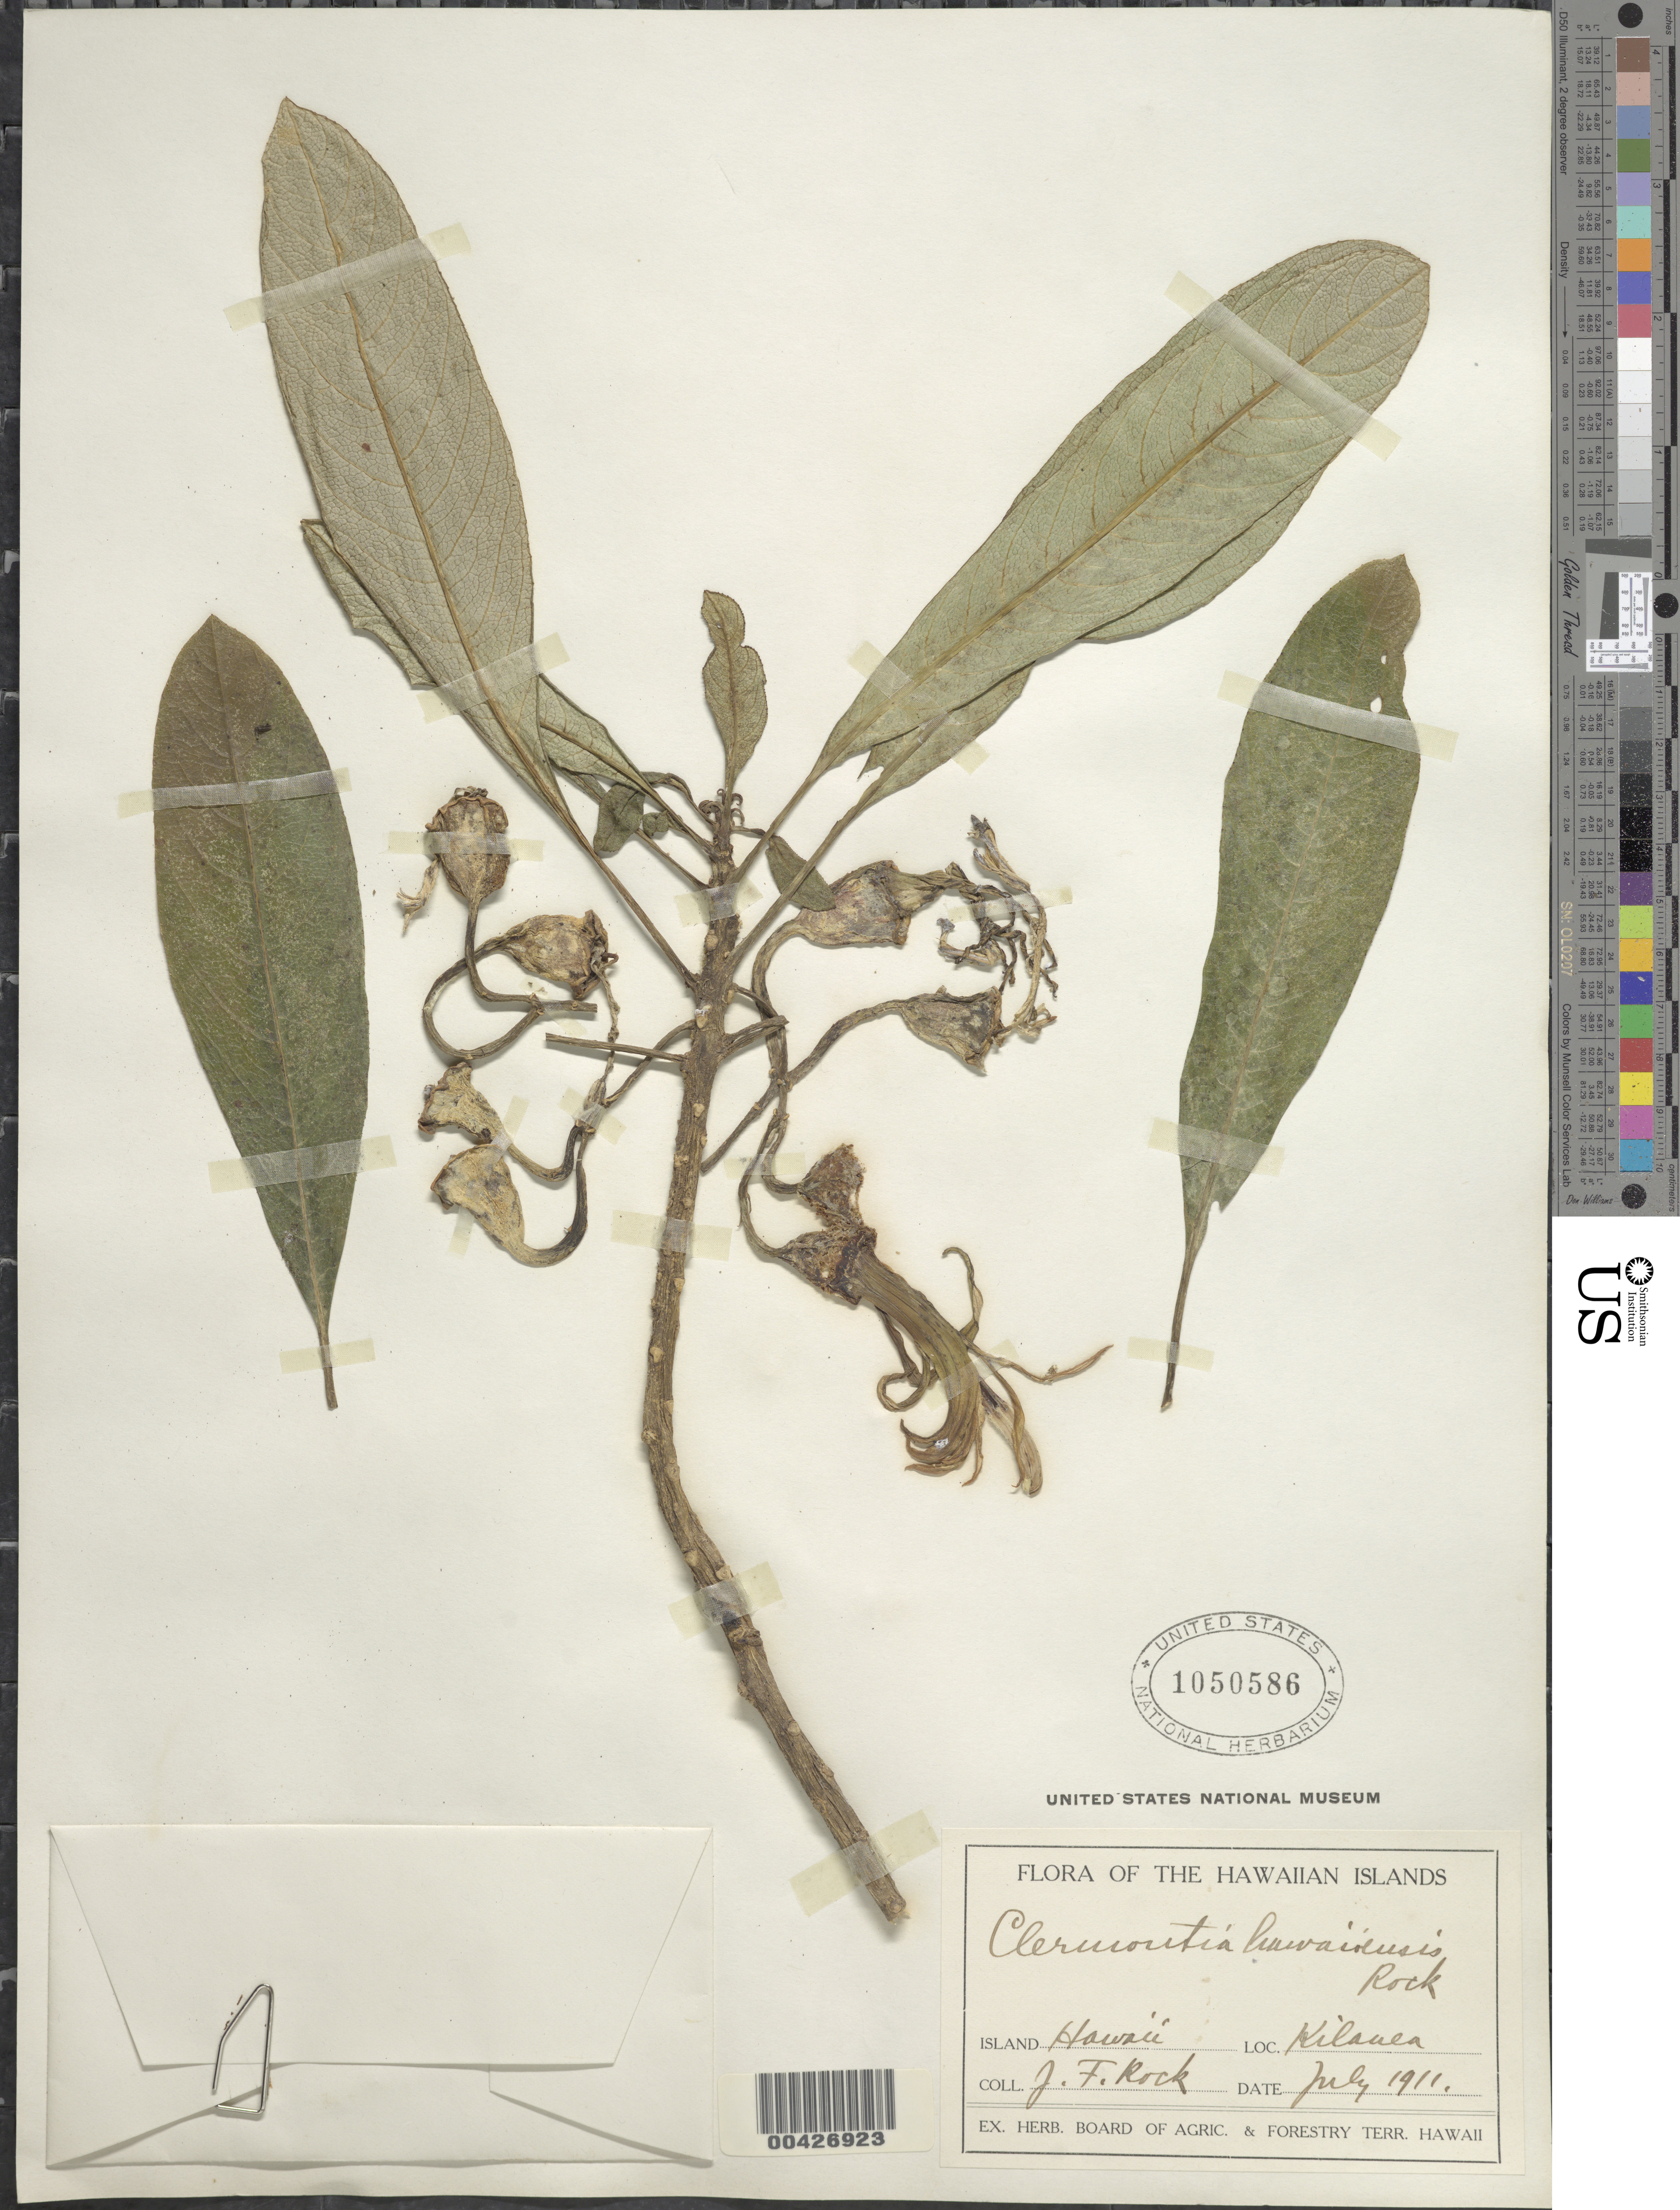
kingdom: Plantae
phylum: Tracheophyta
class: Magnoliopsida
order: Asterales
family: Campanulaceae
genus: Clermontia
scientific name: Clermontia hawaiiensis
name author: (Hillebr.) Rock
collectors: J. F. Rock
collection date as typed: Jul 1911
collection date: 1911-07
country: United States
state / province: Hawaii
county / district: Hawaii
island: Hawaii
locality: Kilauea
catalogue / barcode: US 1050586